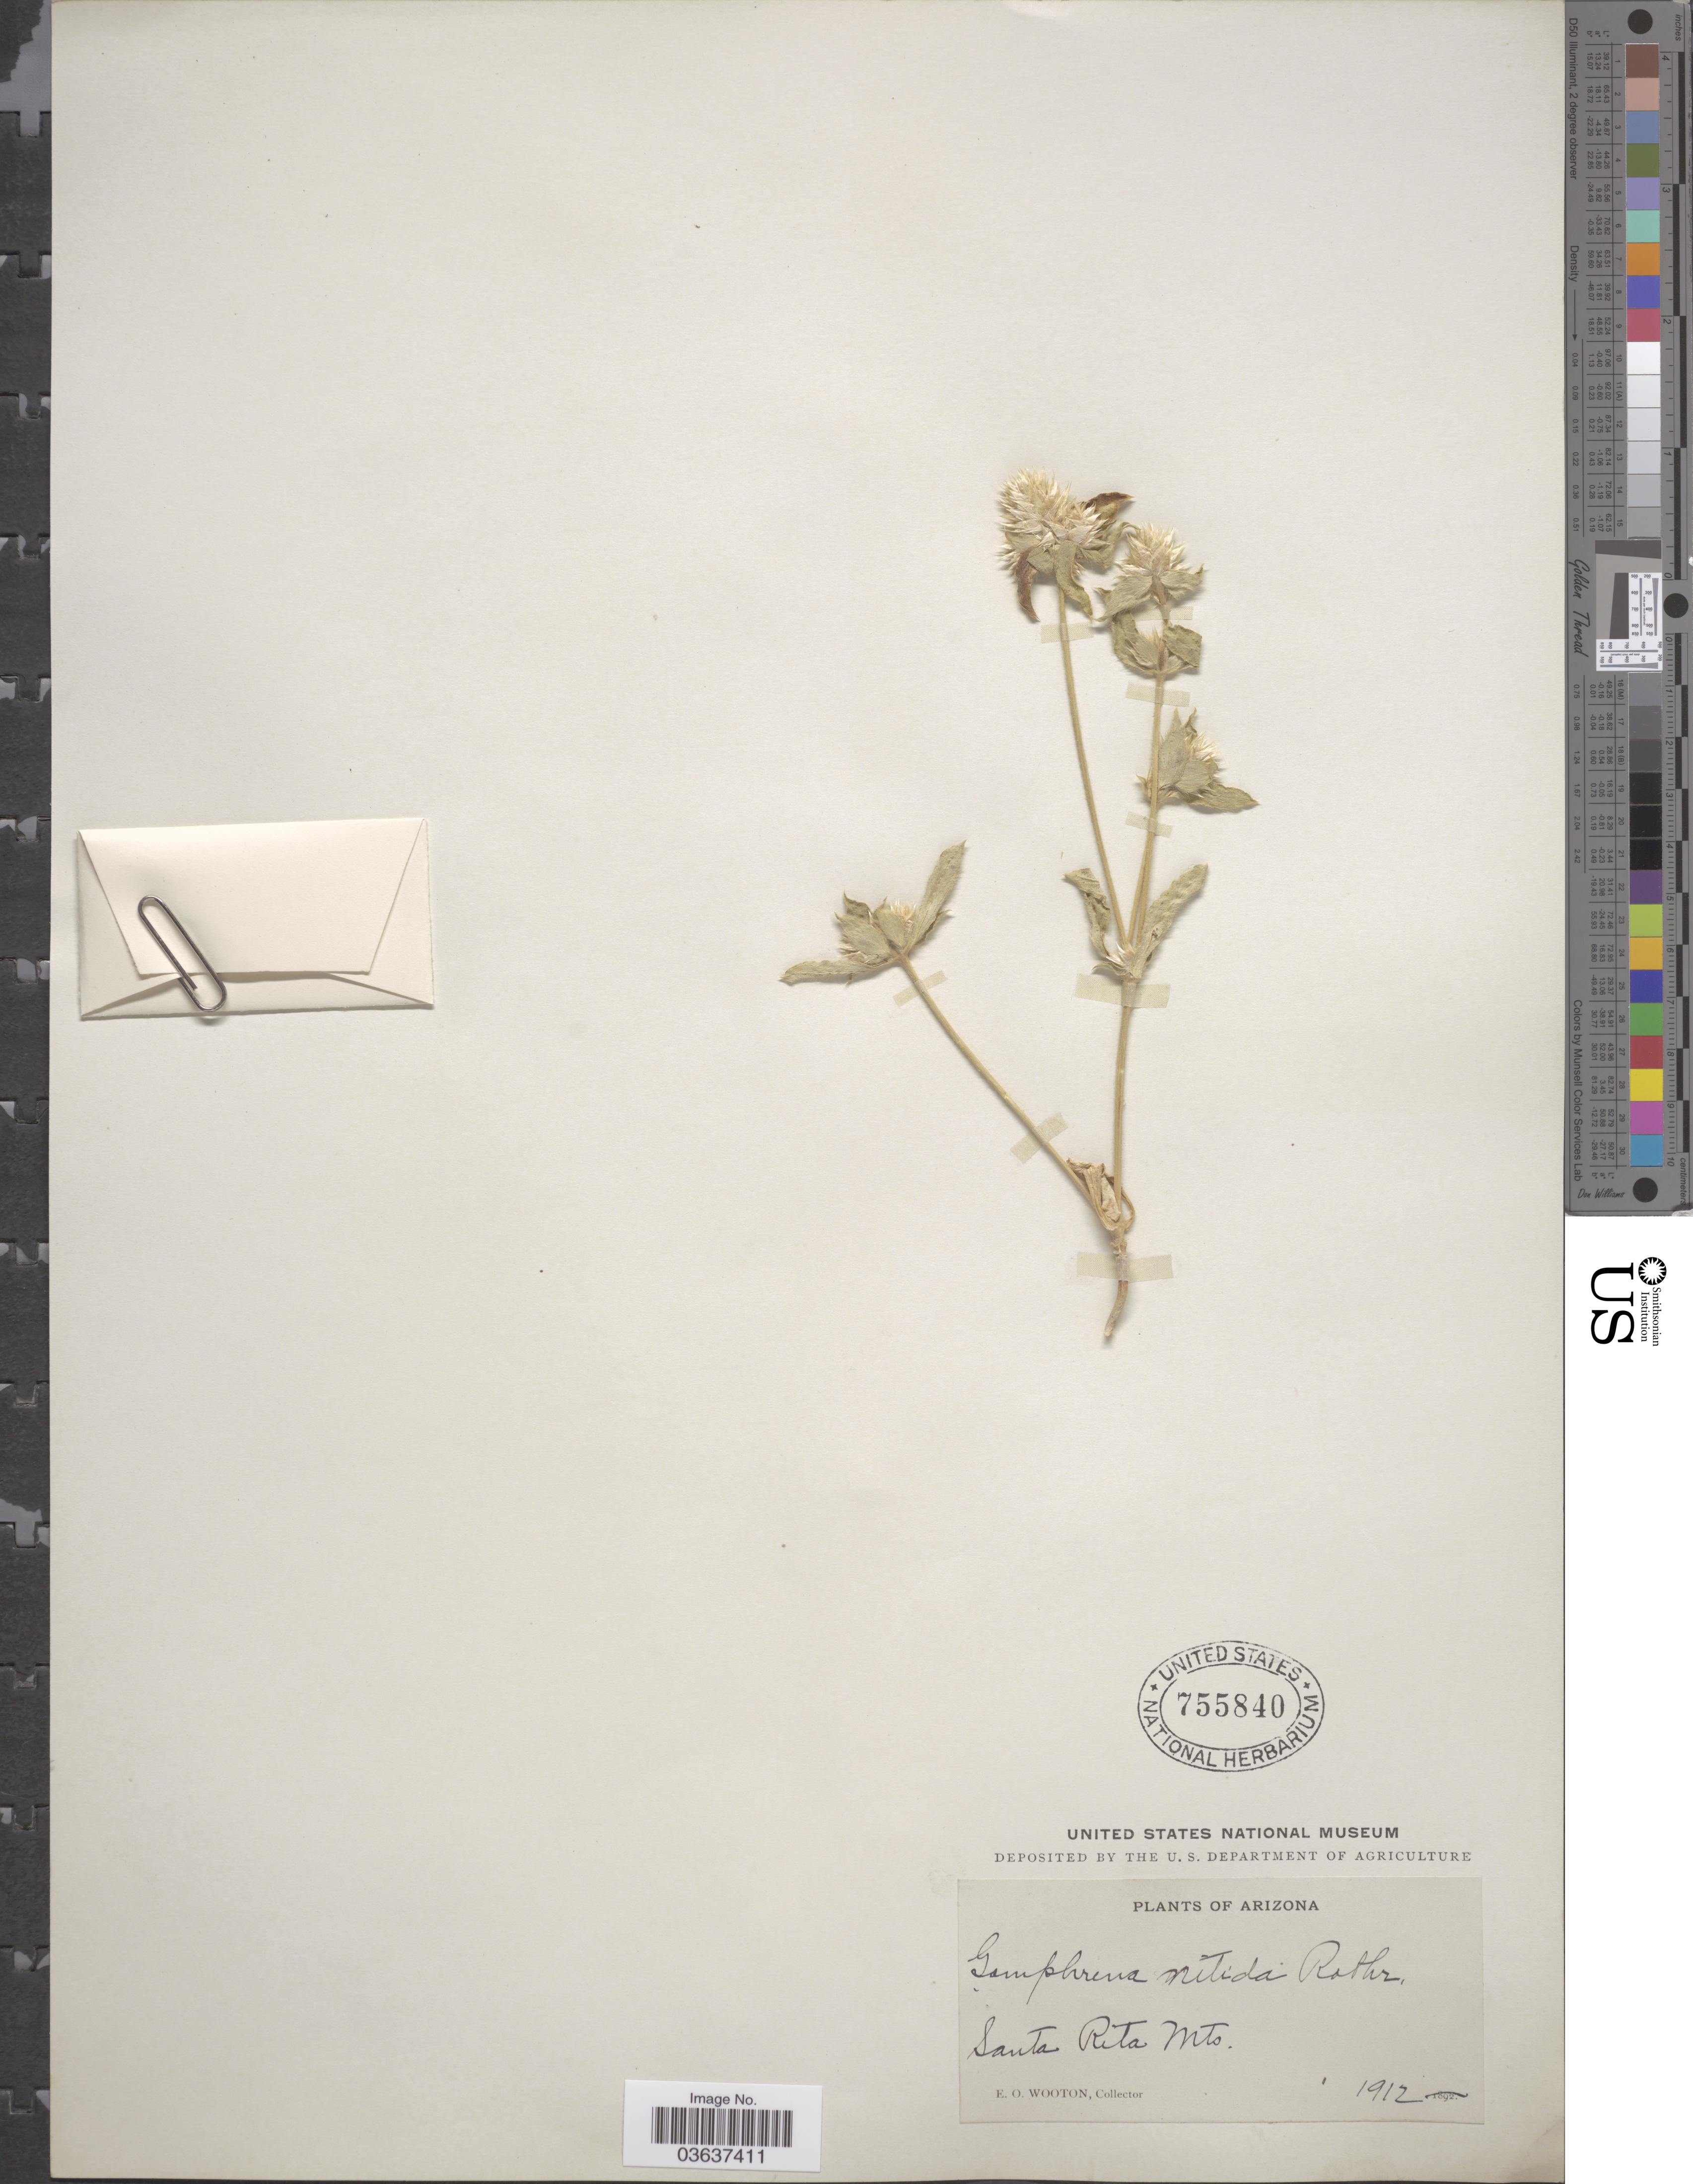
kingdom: Plantae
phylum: Tracheophyta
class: Magnoliopsida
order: Caryophyllales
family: Amaranthaceae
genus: Gomphrena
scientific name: Gomphrena nitida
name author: Rothr.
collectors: E. O. Wooton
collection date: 1912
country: United States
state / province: Arizona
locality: Santa Rita Mts.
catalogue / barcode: US 755840